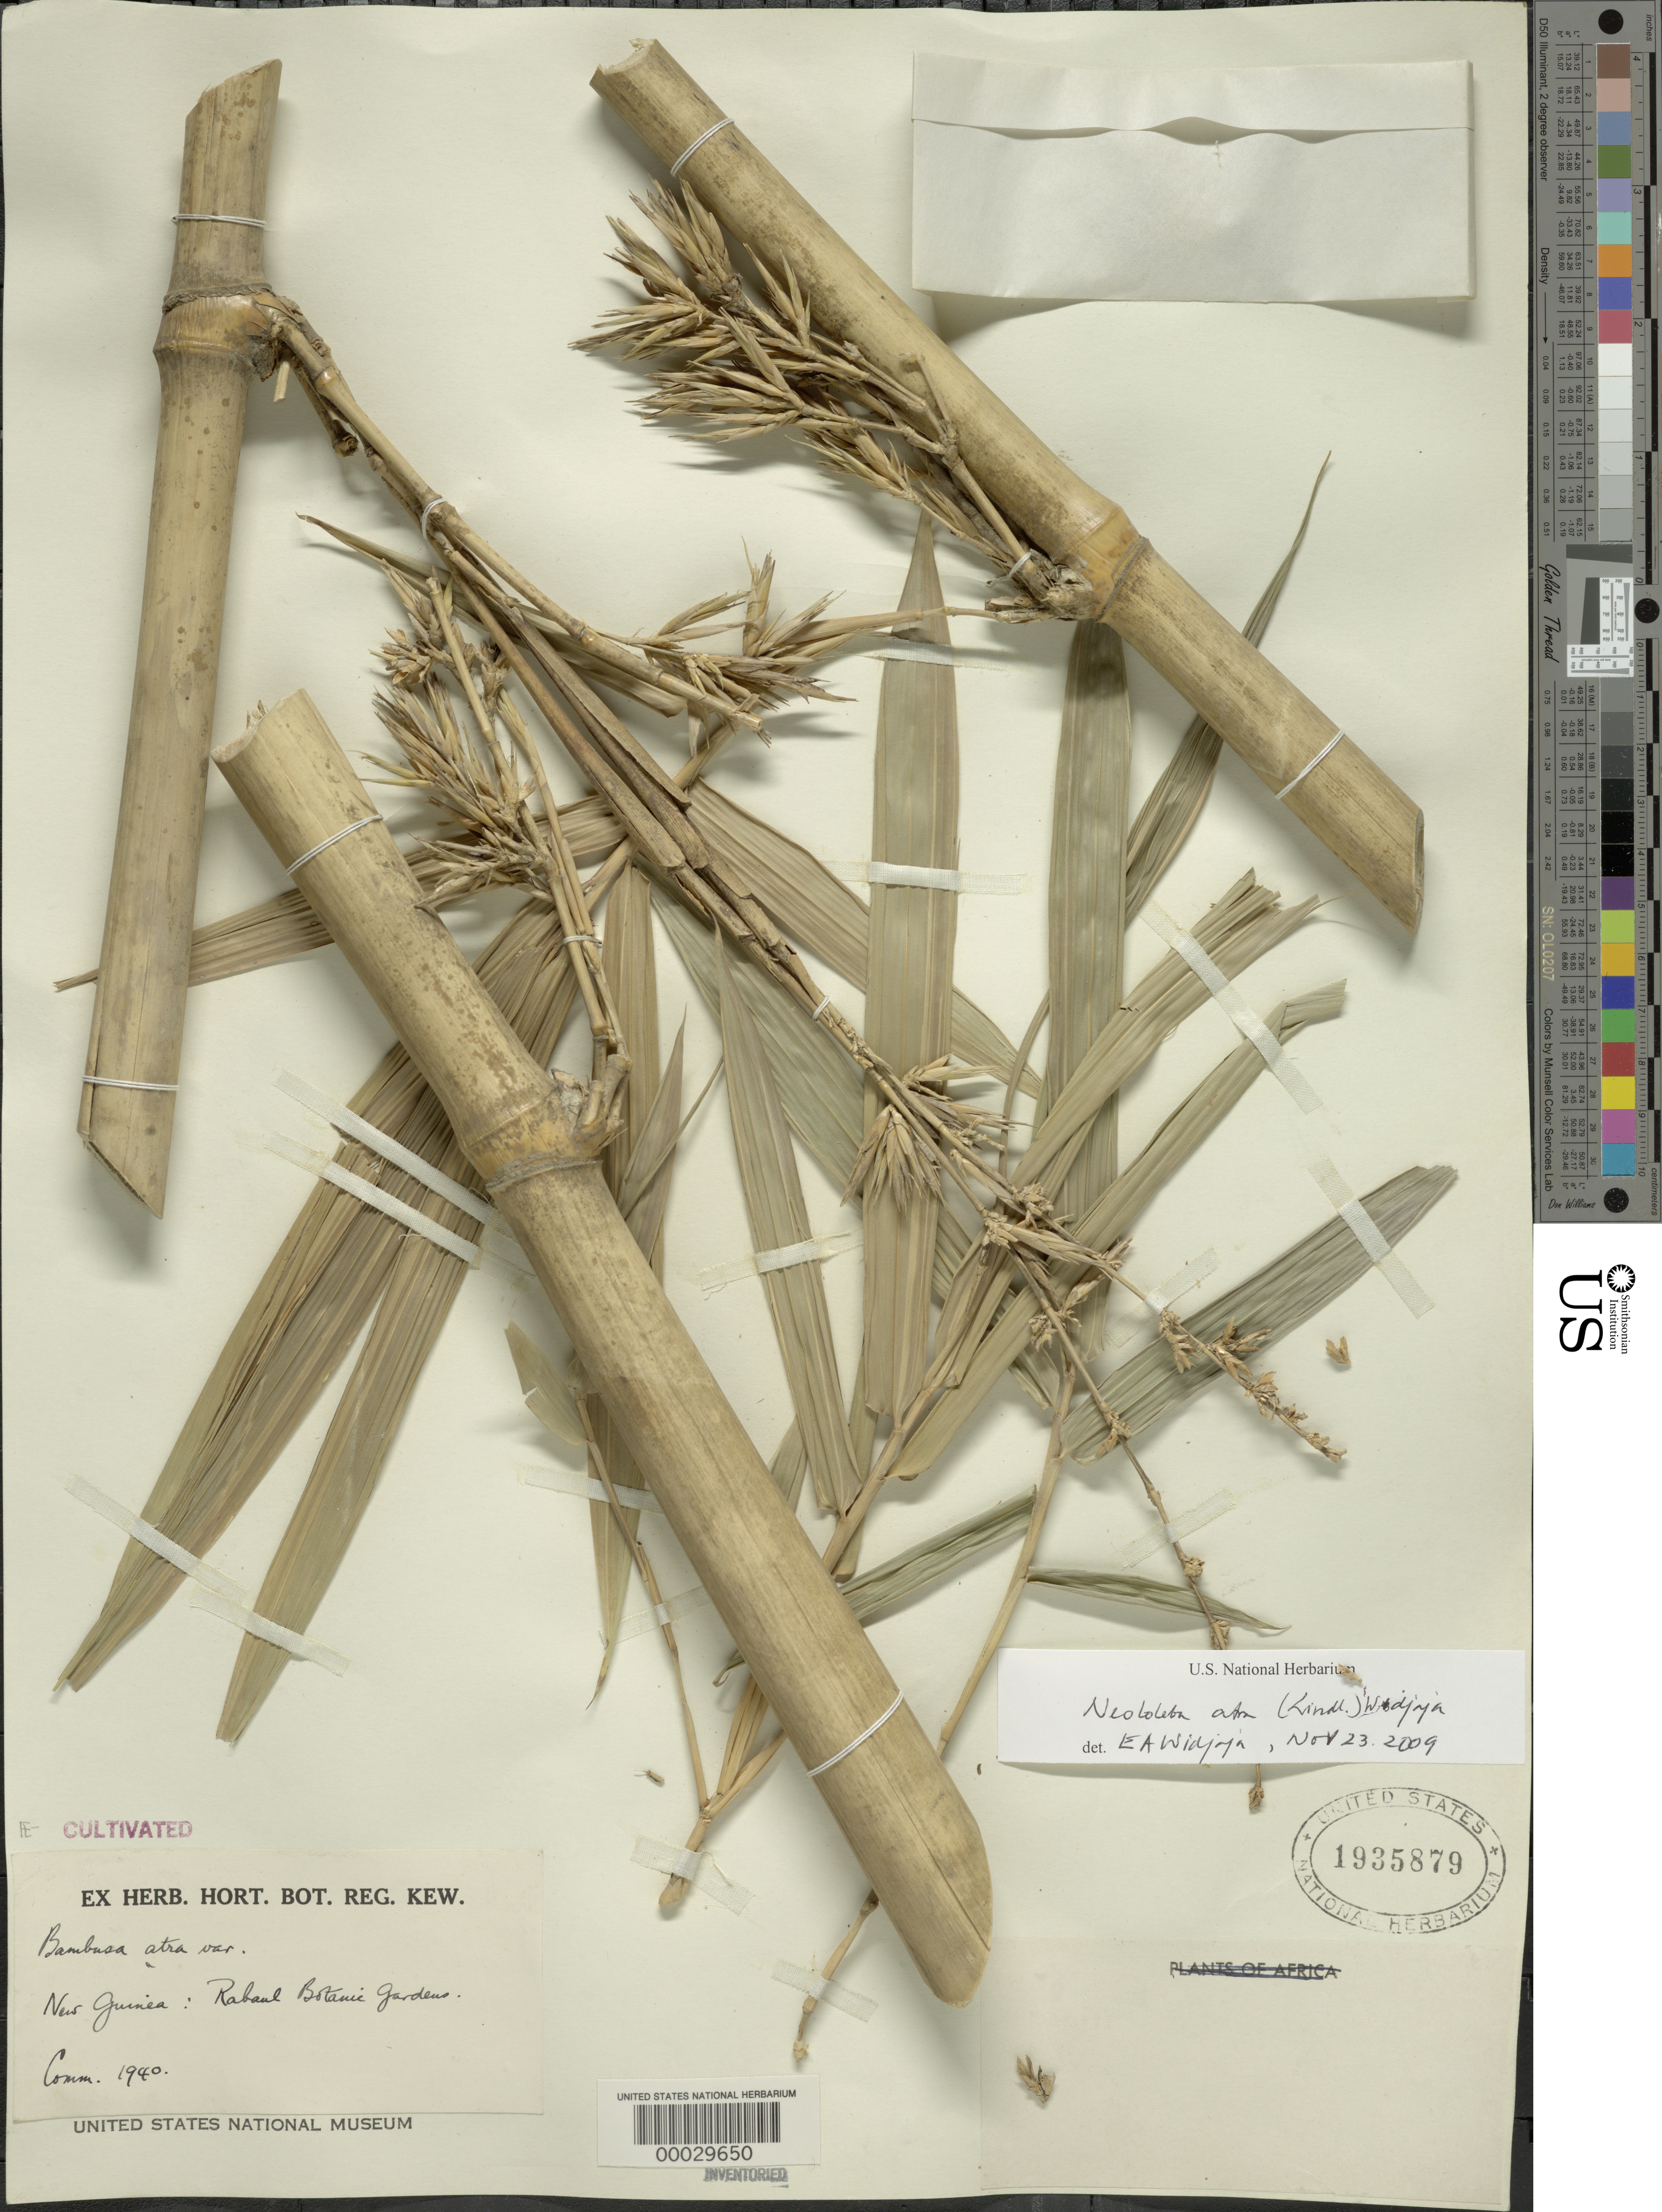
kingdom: Plantae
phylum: Tracheophyta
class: Liliopsida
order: Poales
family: Poaceae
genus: Neololeba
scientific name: Neololeba atra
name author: (Lindl.) Widjaja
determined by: Widjaja, E. A.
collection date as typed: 1940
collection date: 1940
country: Papua New Guinea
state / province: East New Britain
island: New Guinea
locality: Rabaul Botanic Gardens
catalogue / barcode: US 1935879